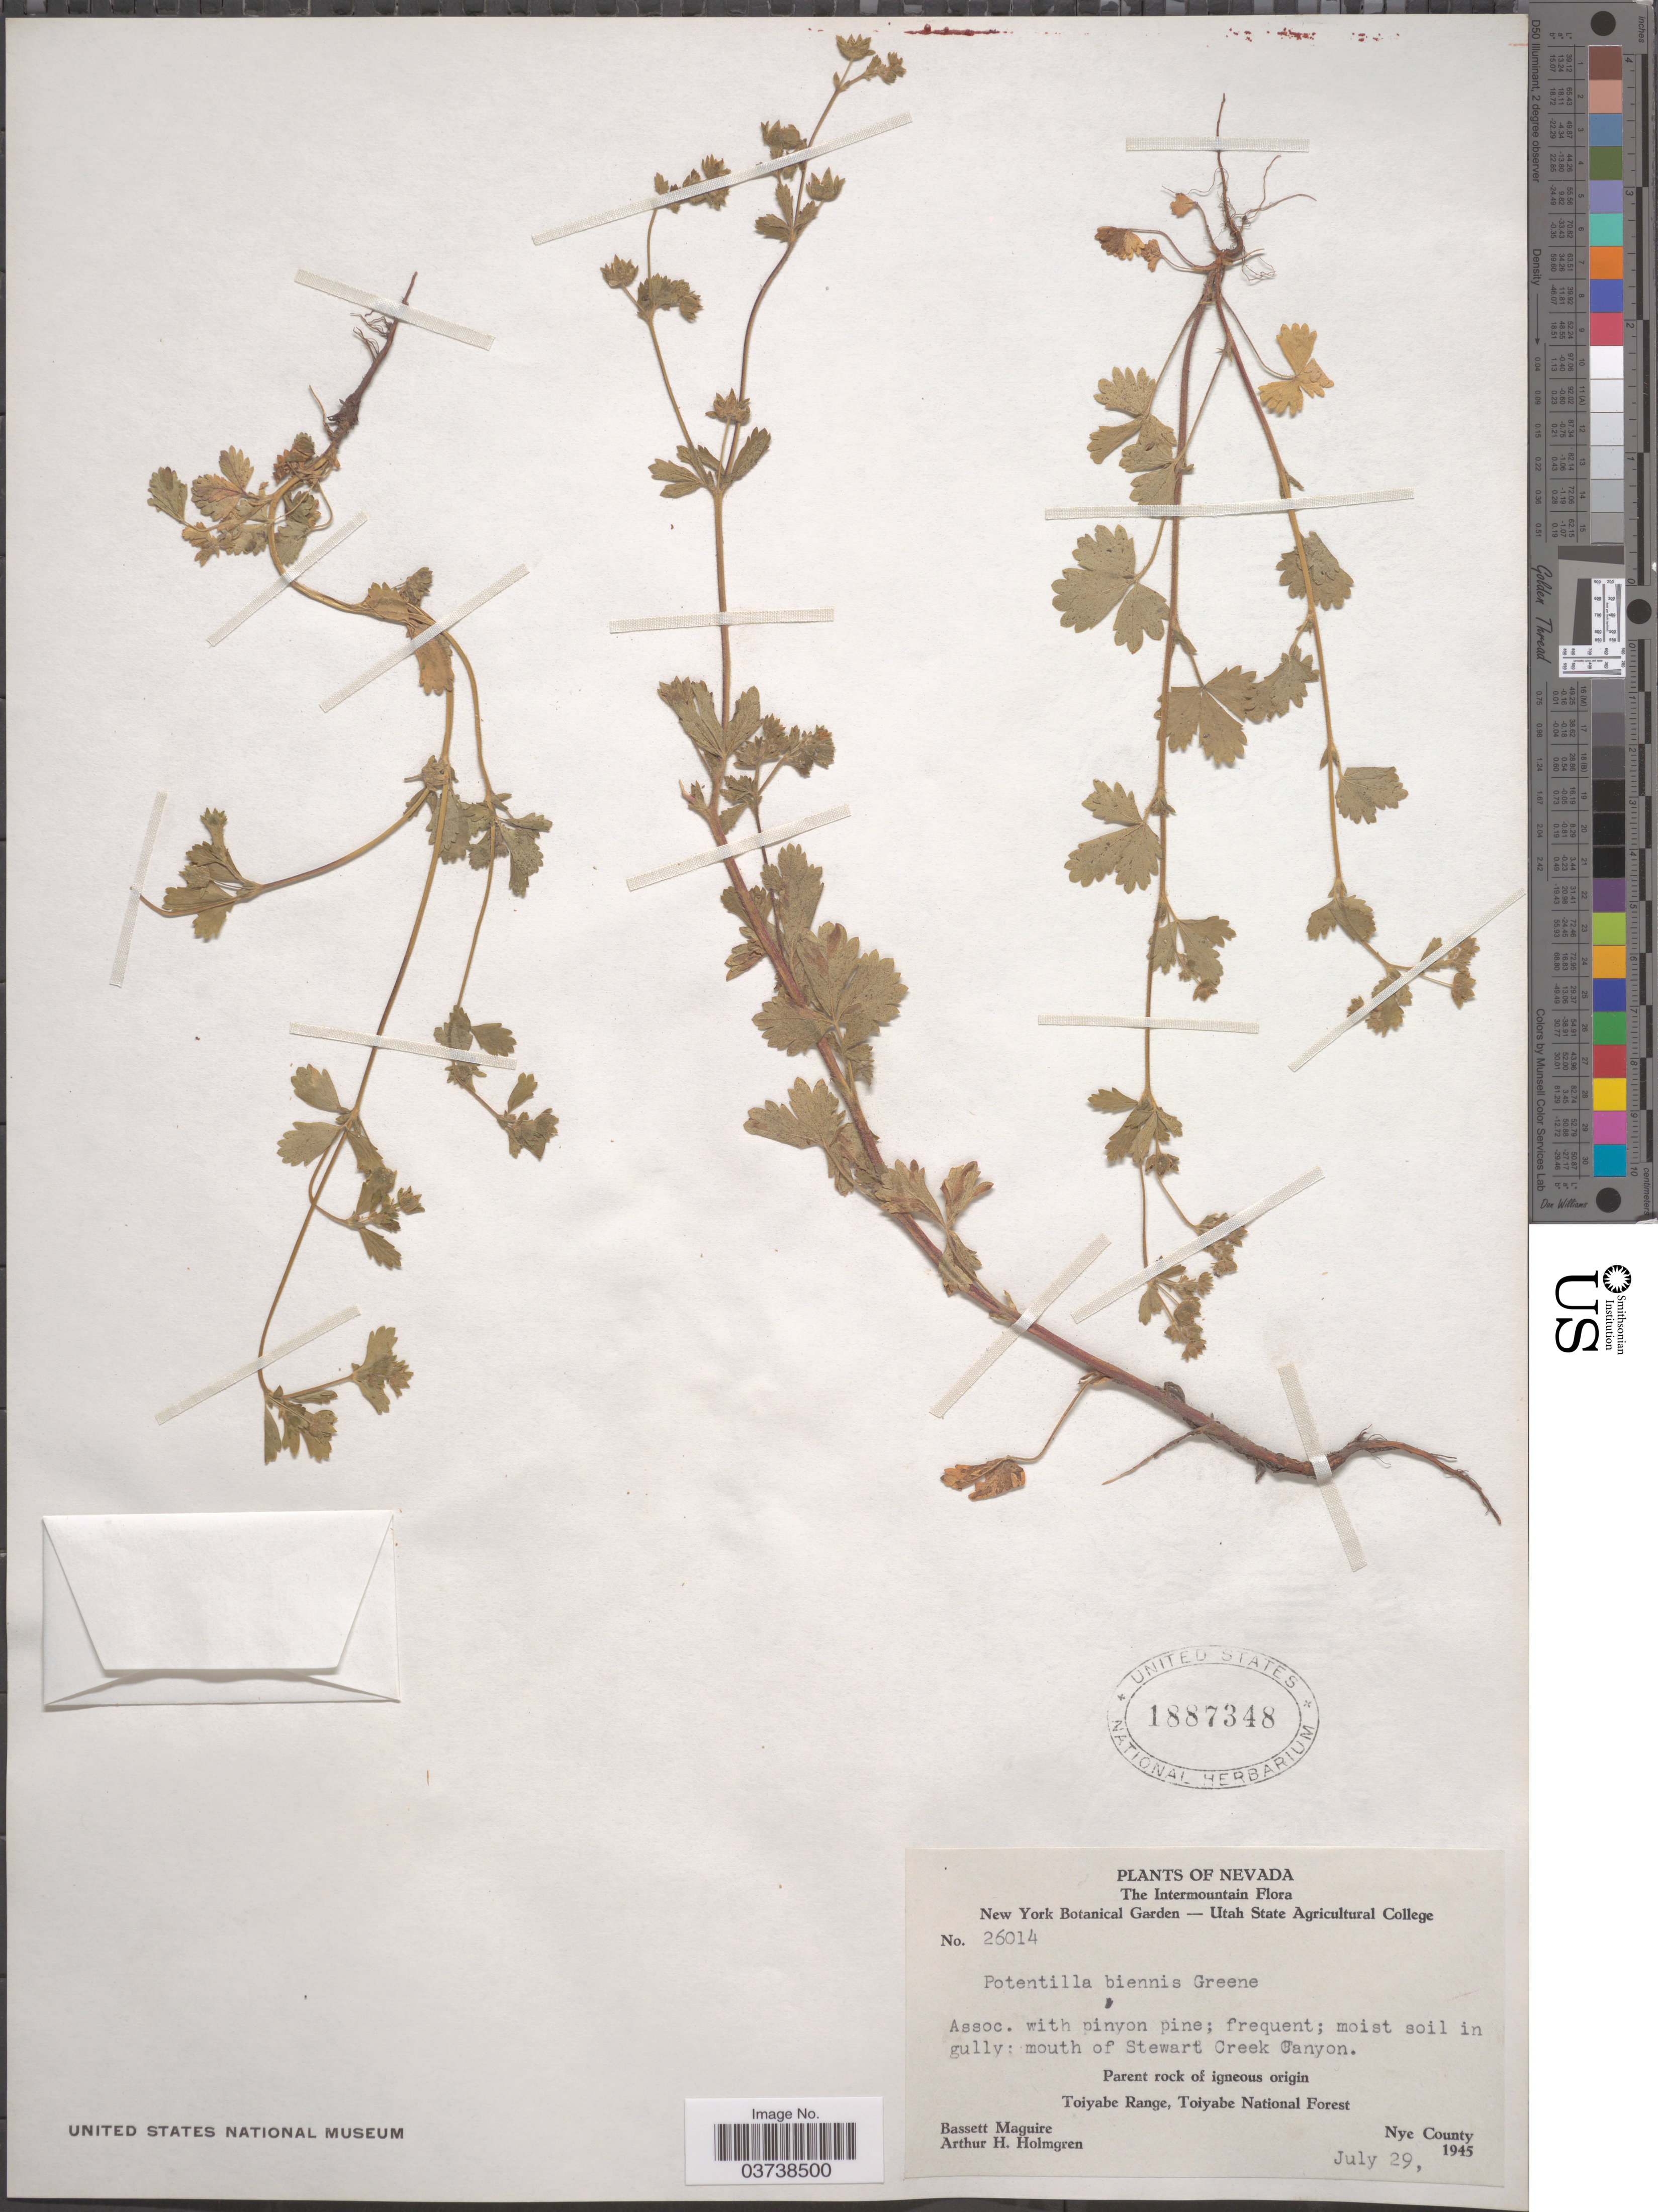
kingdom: Plantae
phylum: Tracheophyta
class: Magnoliopsida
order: Rosales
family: Rosaceae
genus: Potentilla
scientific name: Potentilla biennis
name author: Greene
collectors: B. Maguire & A. H. Holmgren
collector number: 26014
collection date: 1945-07-29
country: United States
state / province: Nevada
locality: The Intermountain. Mouth of Stewart Creek Canyon. Parent rock of igneous origin. Toiyabe Range, Toiyabe National Forest. Nye County.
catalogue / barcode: US 1887348